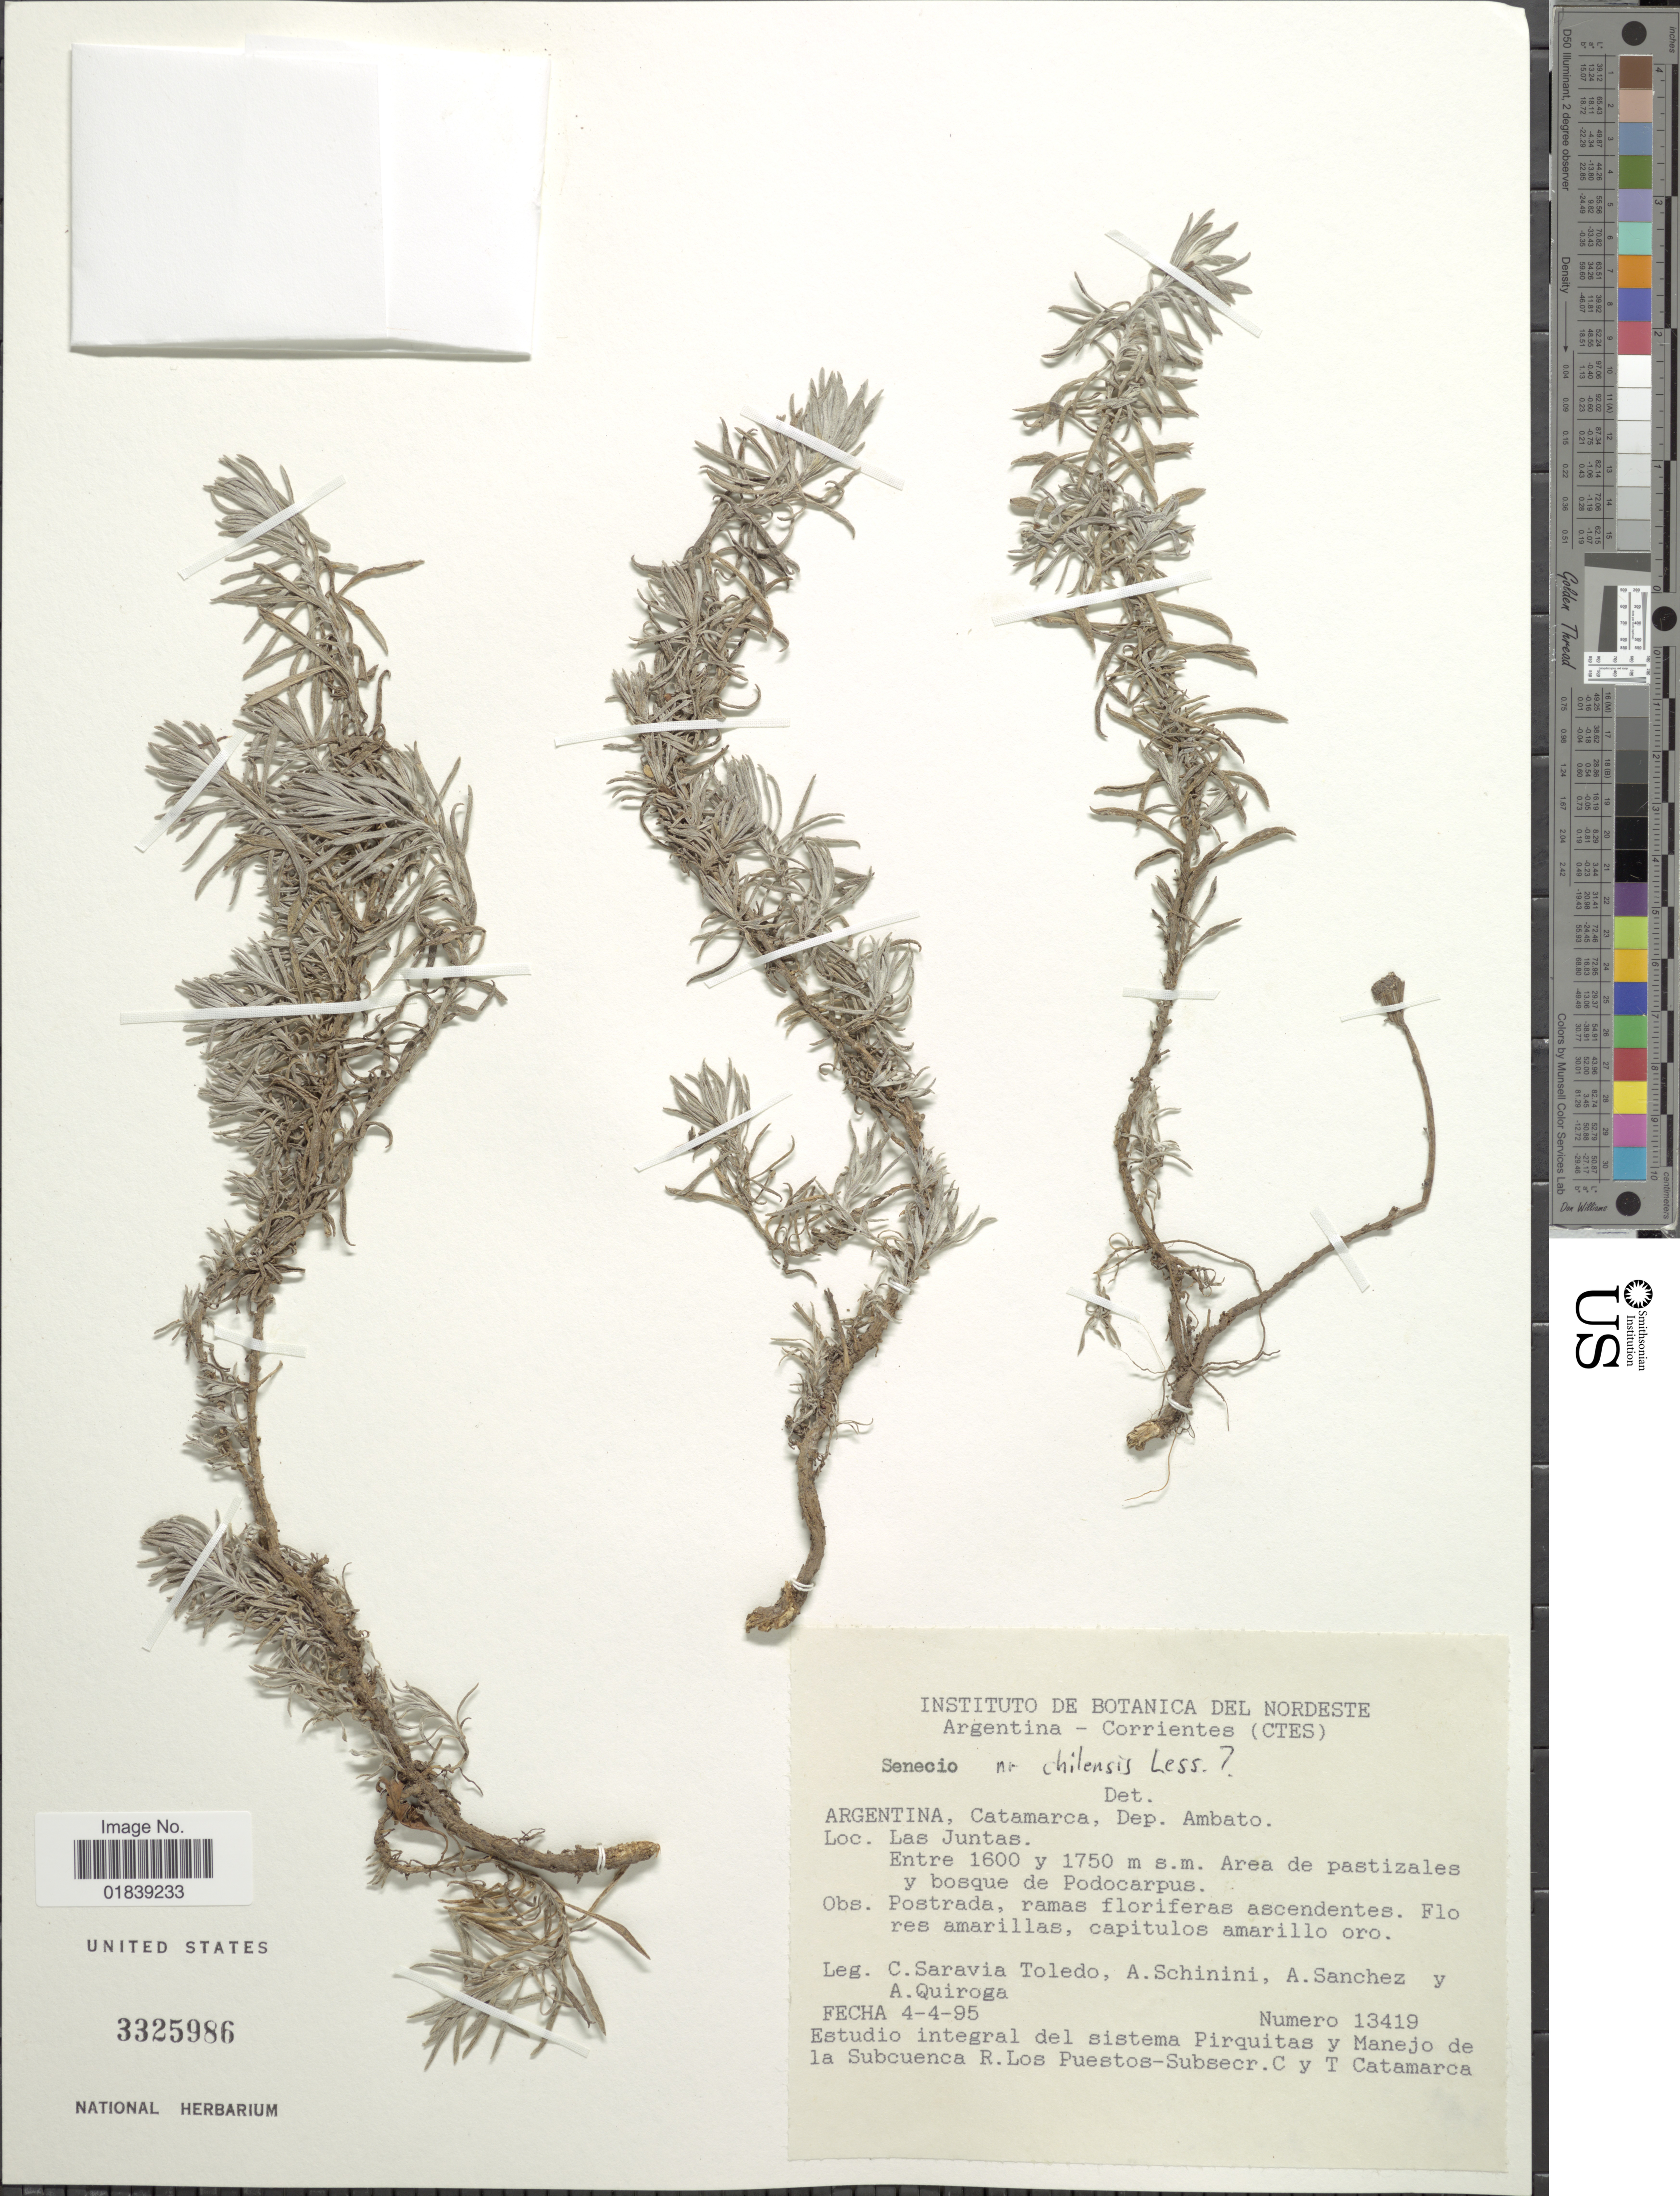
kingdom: Plantae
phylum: Tracheophyta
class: Magnoliopsida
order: Asterales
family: Asteraceae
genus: Senecio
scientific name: Senecio chilensis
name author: Less.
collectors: C. Saravia T., A. Schinini, A. Sanchez & A. Quiroga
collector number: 13419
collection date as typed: Transcribed d/m/y: 4/4/95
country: Argentina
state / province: Catamarca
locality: Dep. Ambato, Las Juntas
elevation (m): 1600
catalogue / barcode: US 3325986